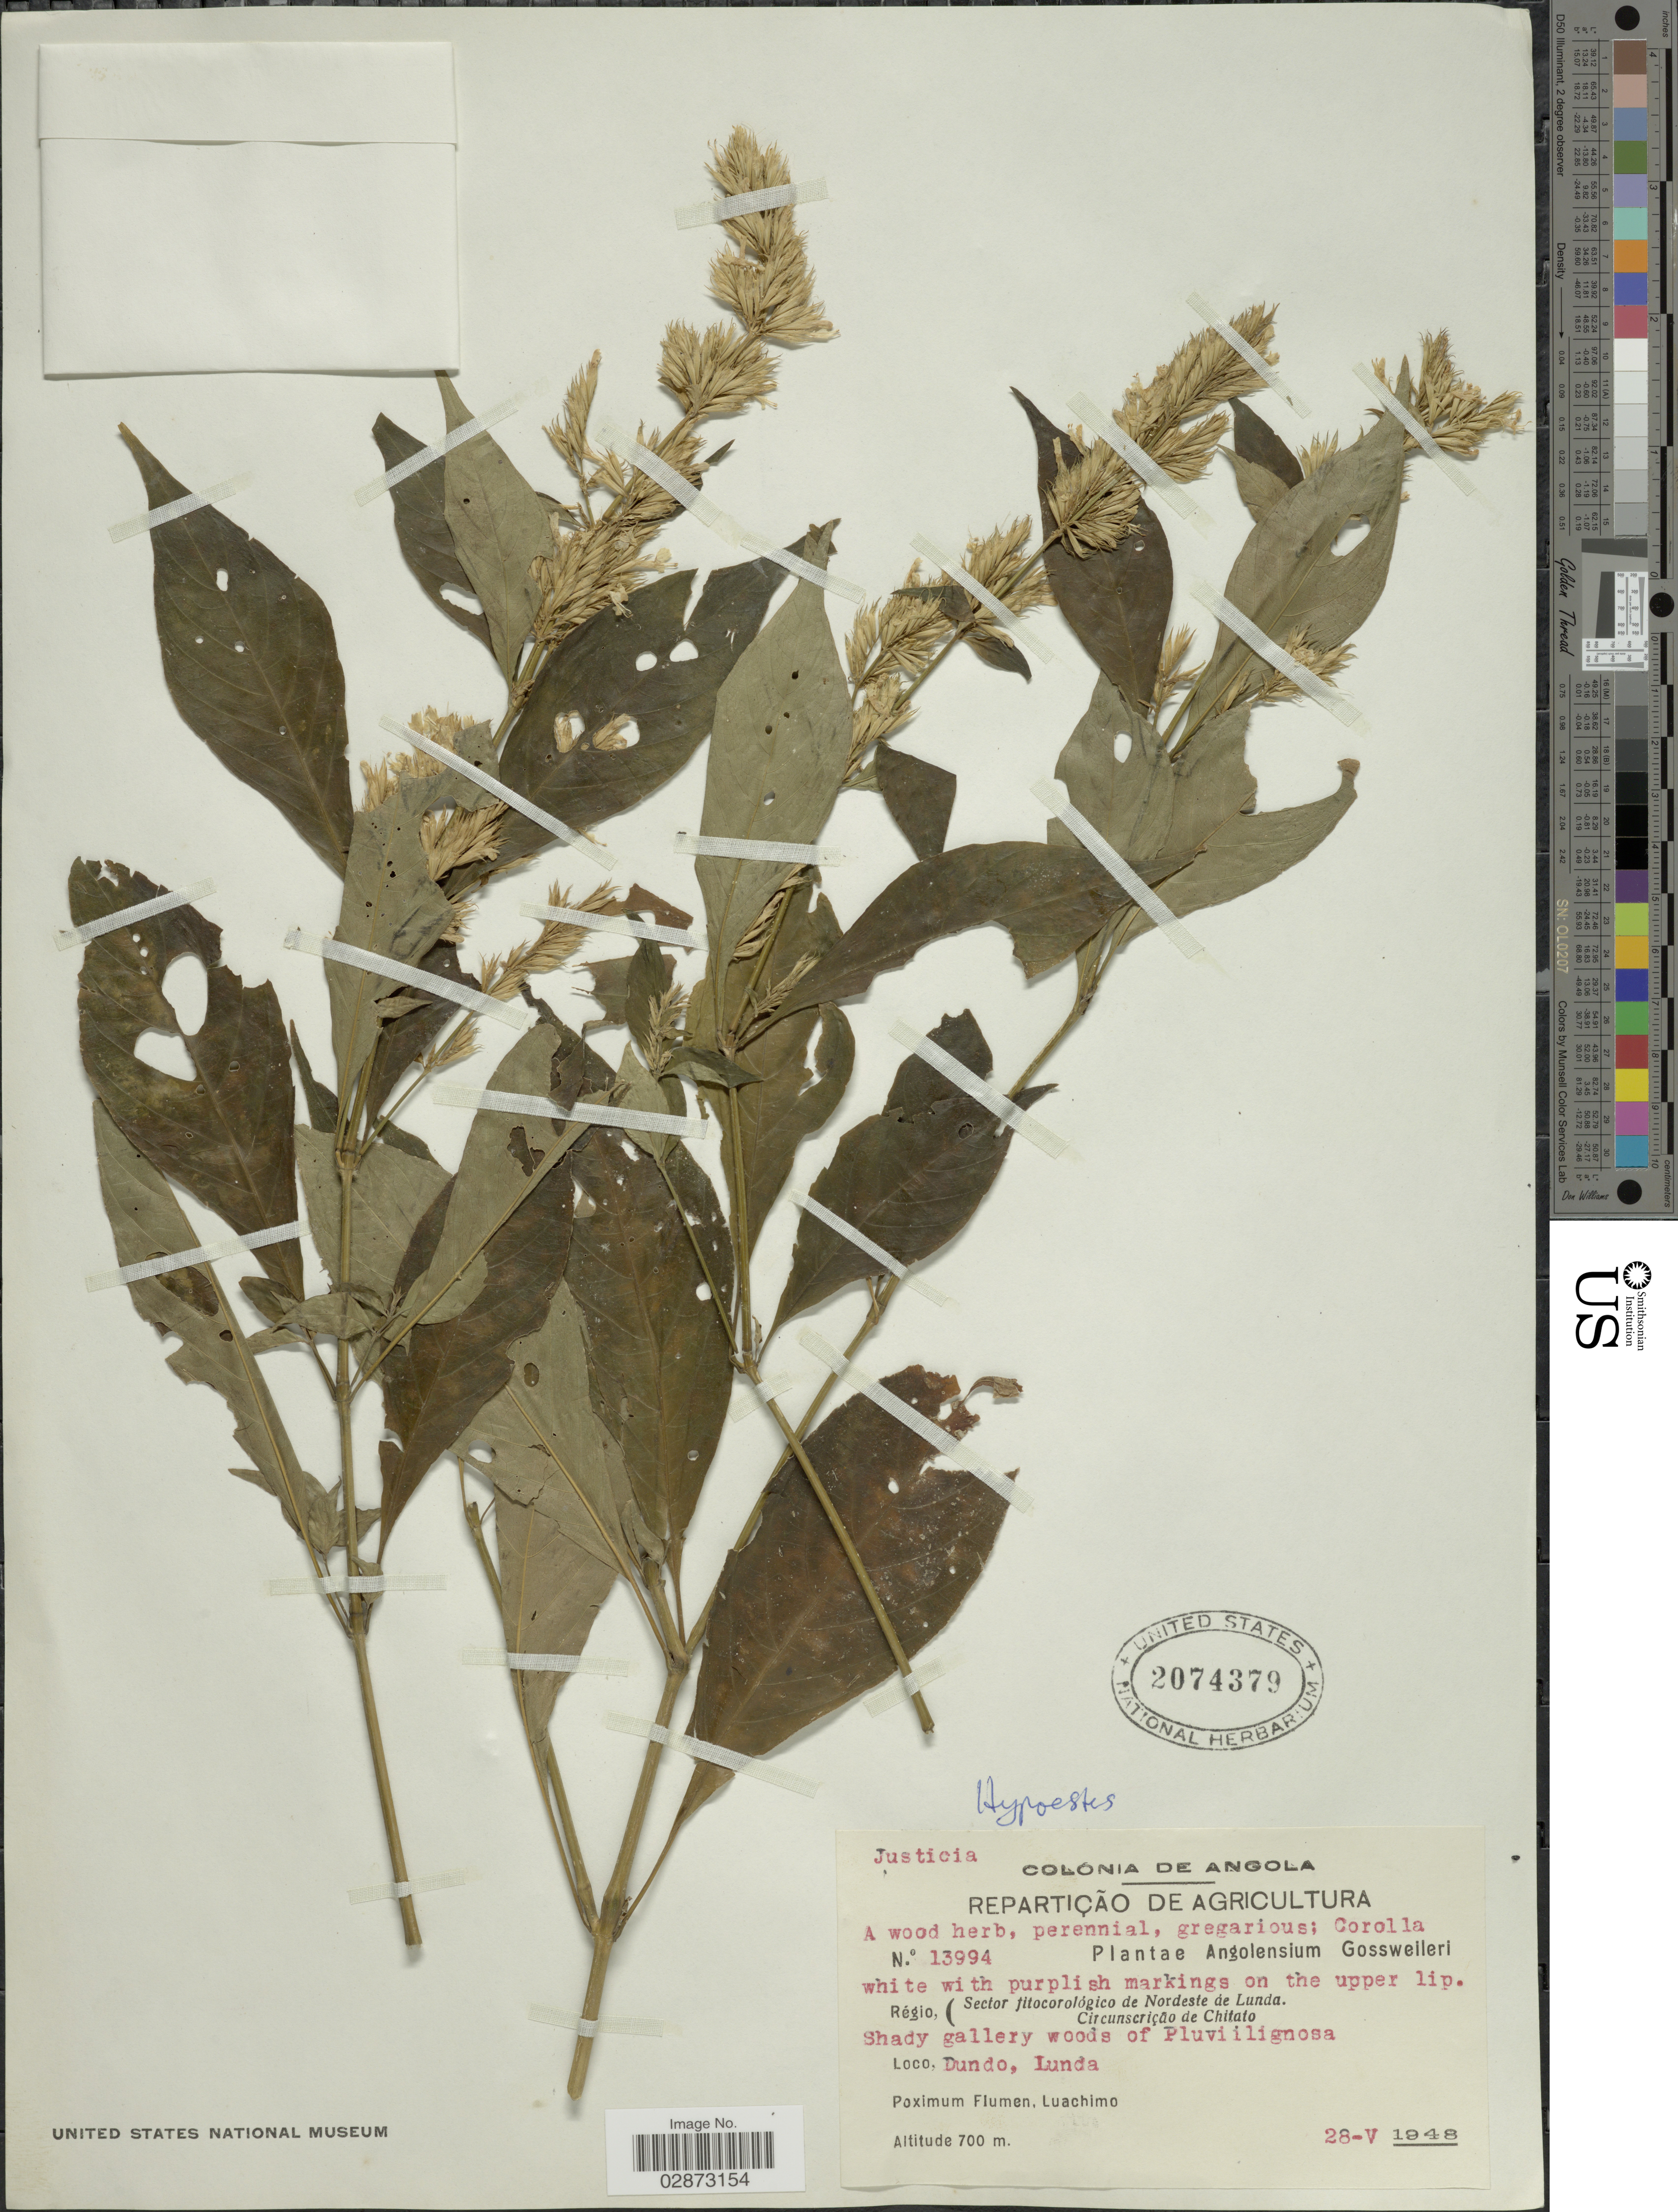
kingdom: Plantae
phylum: Tracheophyta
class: Magnoliopsida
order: Lamiales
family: Acanthaceae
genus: Hypoestes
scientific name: Hypoestes sp.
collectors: -. Gossweiler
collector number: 13994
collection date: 1948-05-28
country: Angola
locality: Colónia de Angola. Régio, (Sector fitocorológico de Nordeste de Lunda. Circunscrição de Chitato. Dundo, Lunda. Proximum Flumen, Luachimo.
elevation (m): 700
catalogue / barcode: US 2074379